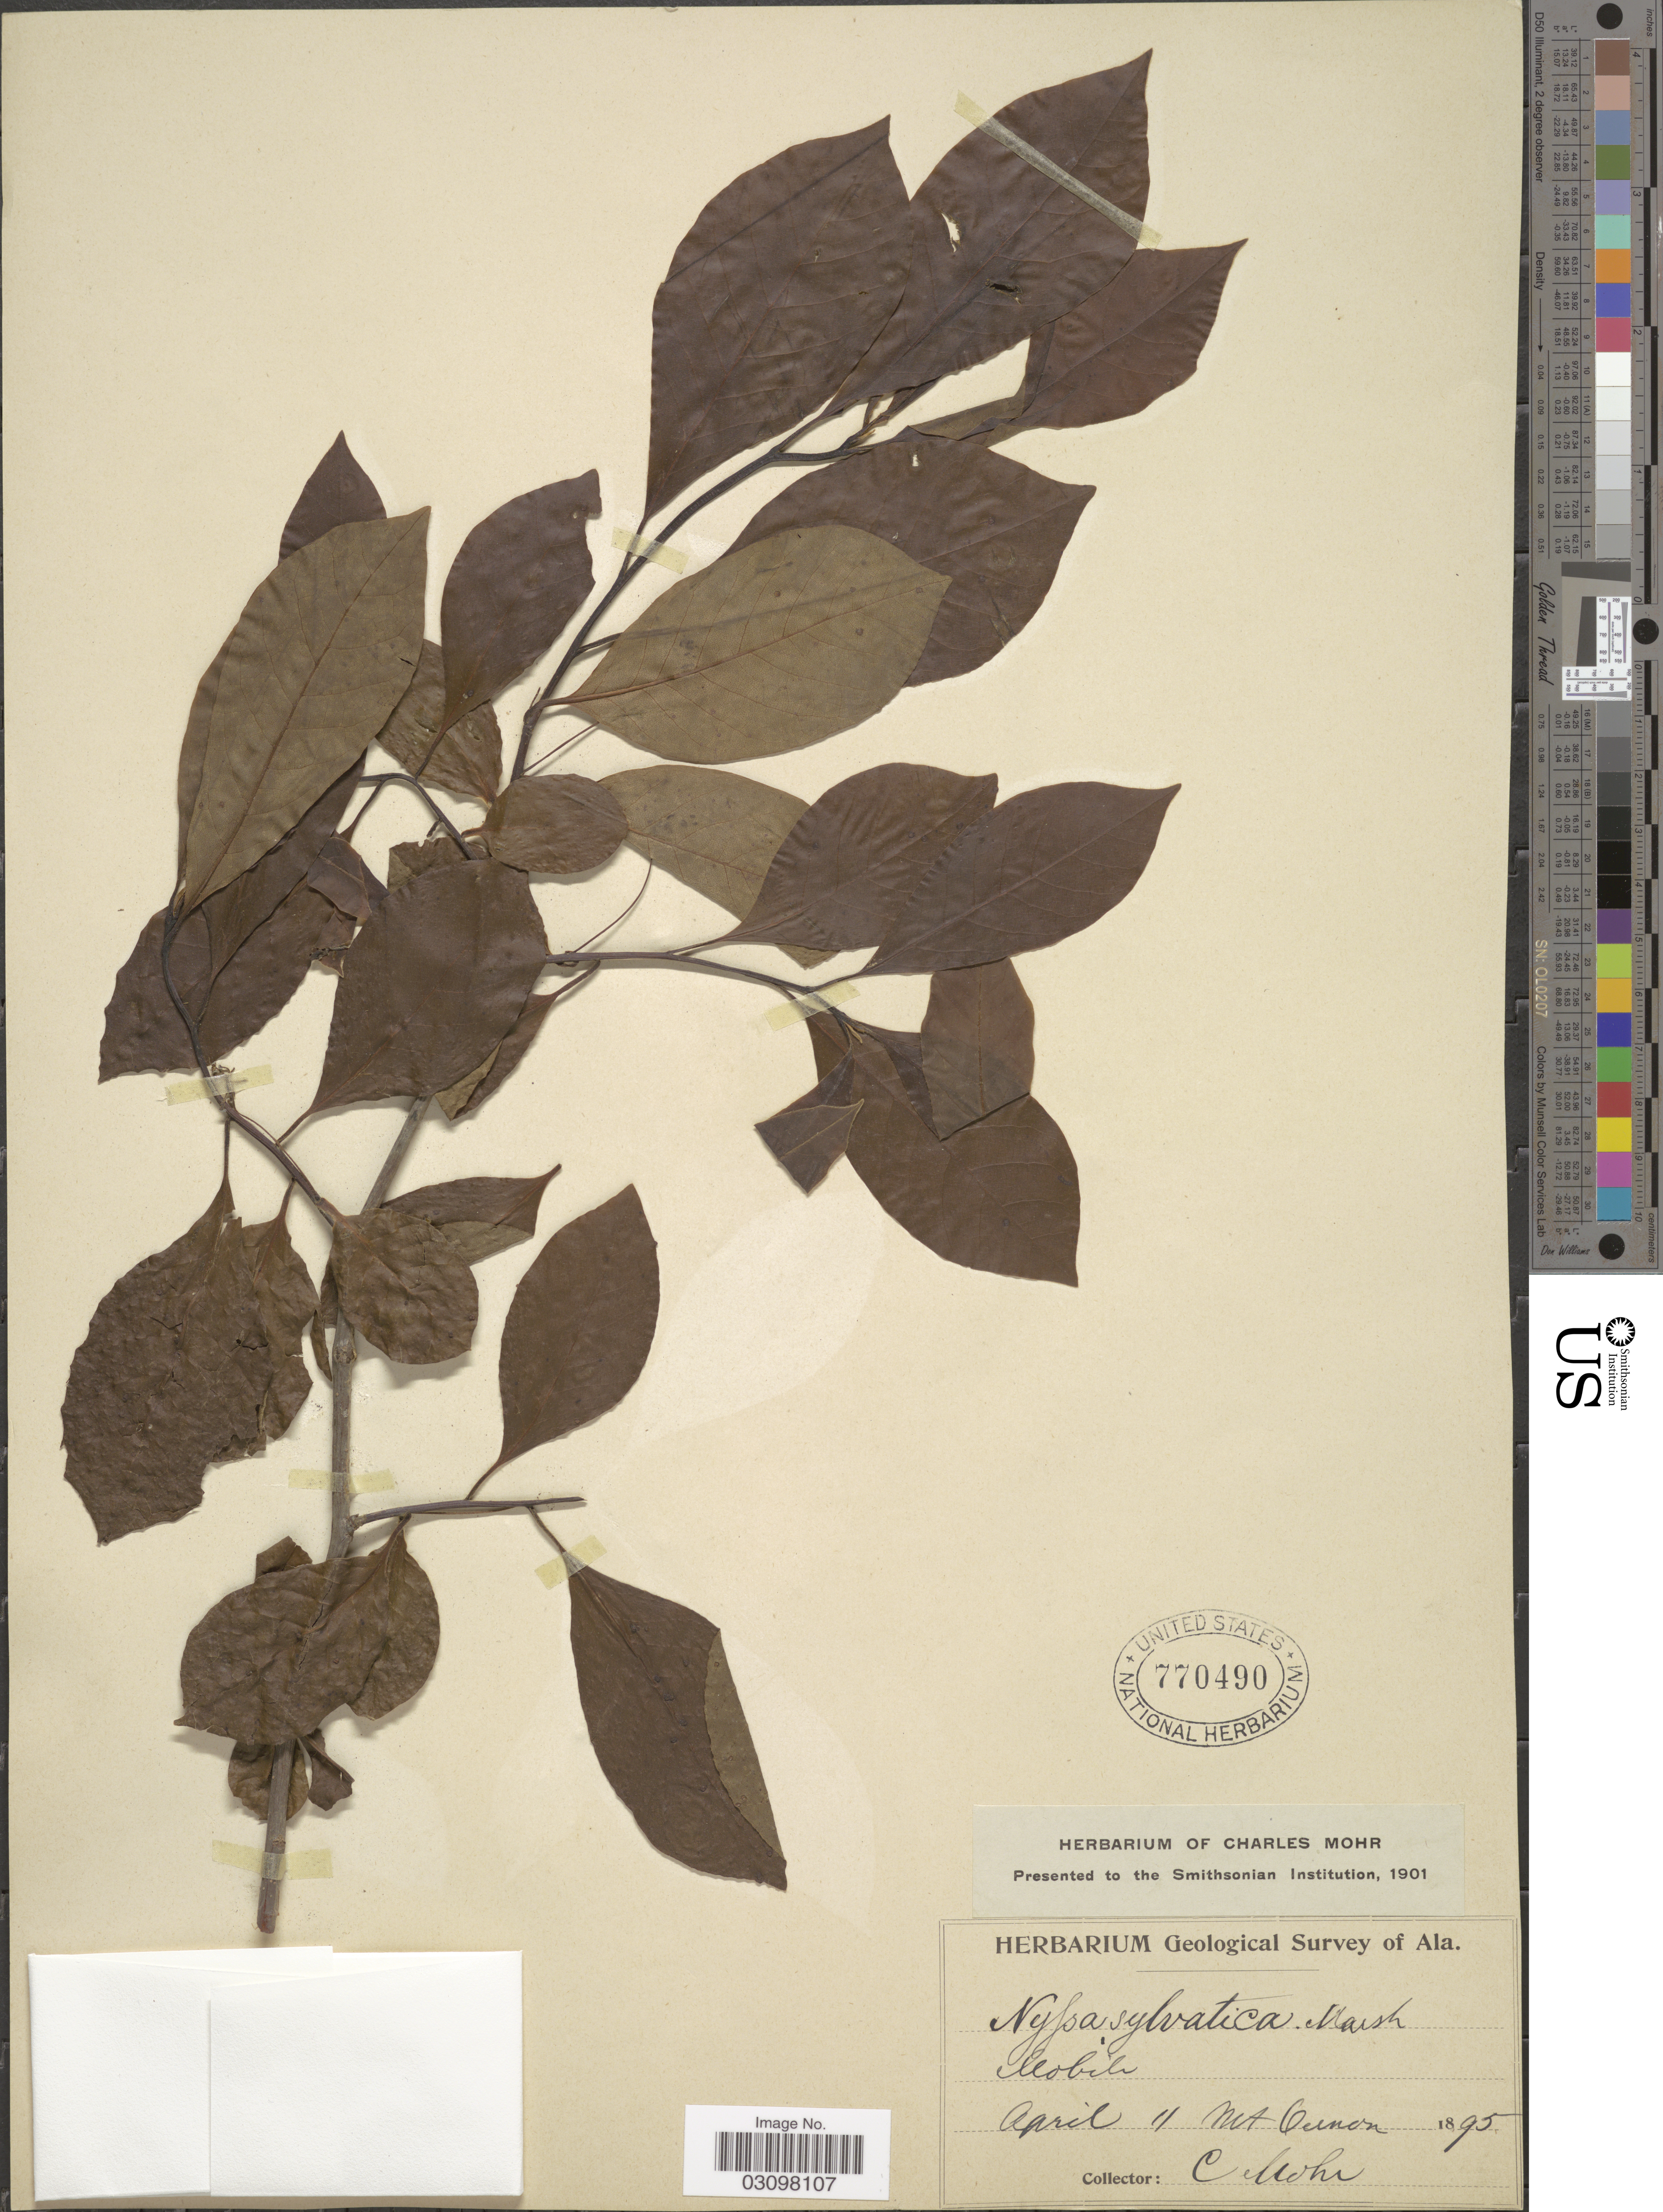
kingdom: Plantae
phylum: Tracheophyta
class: Magnoliopsida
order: Cornales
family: Nyssaceae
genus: Nyssa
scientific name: Nyssa sylvatica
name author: Marshall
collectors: Mohr, C. T. (herbarium)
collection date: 1895-04-11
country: United States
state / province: Alabama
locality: Mobile. Mt. Vernon.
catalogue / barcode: US 770490